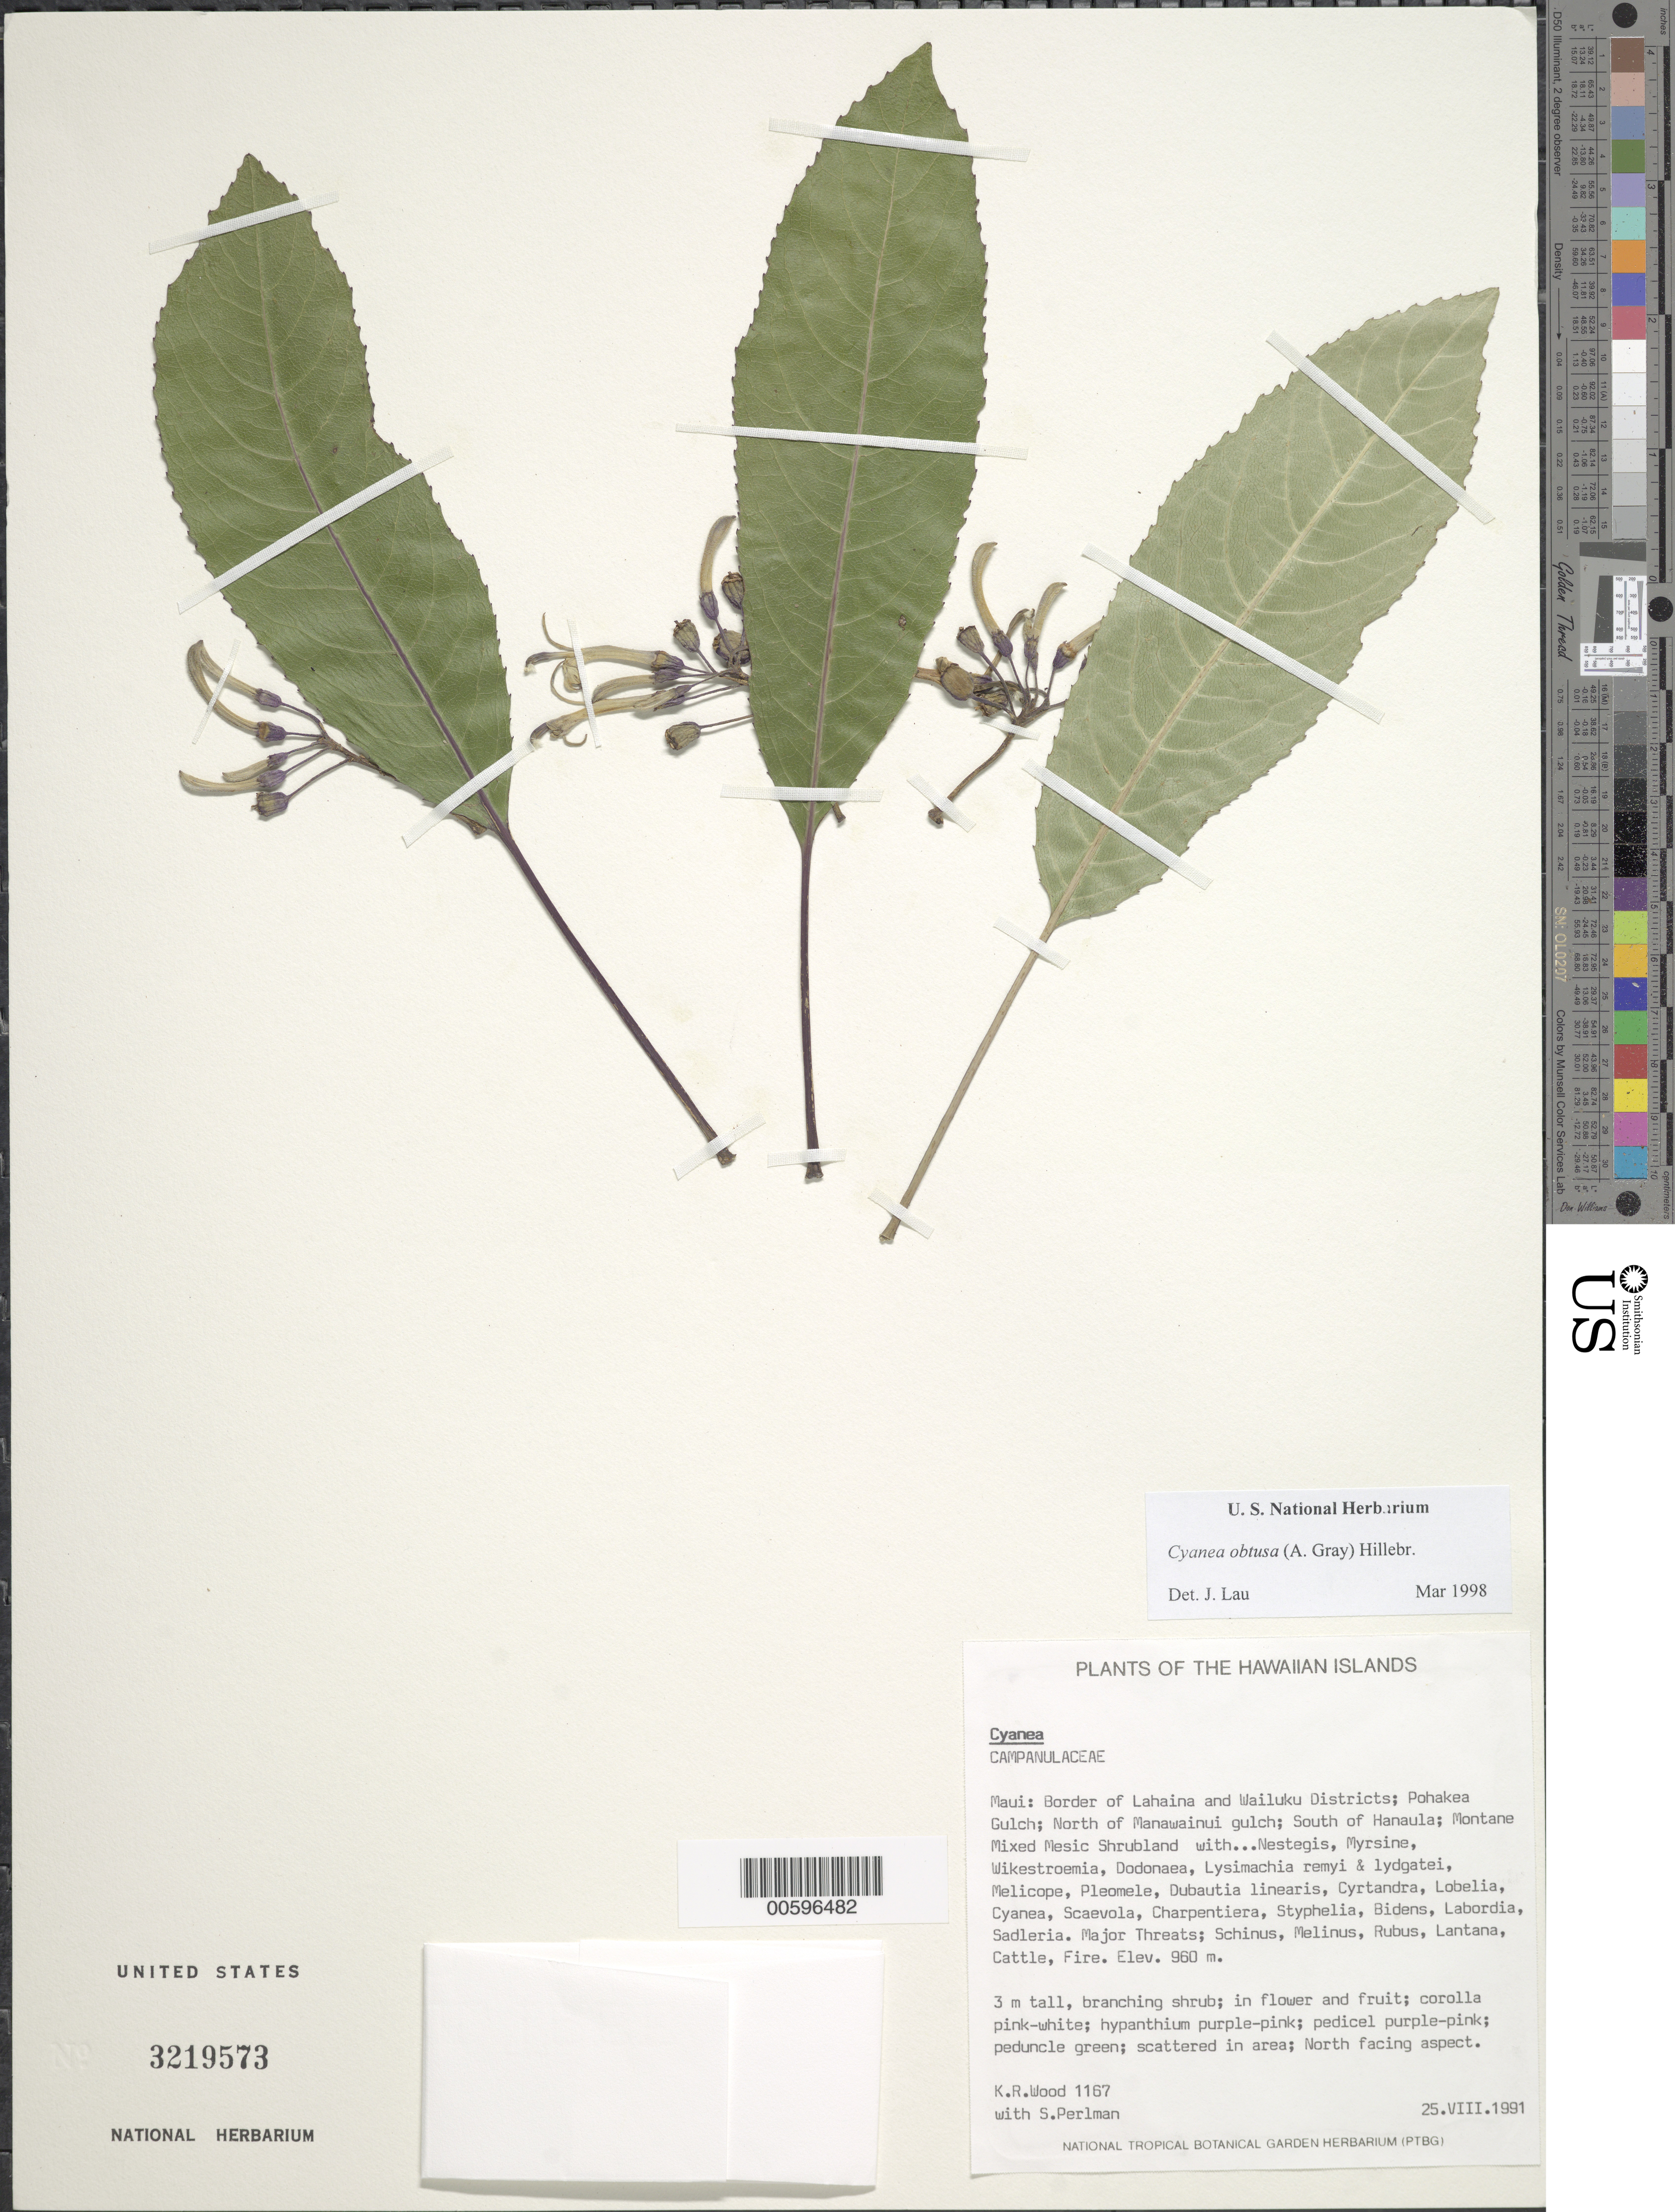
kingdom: Plantae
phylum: Tracheophyta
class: Magnoliopsida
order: Asterales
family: Campanulaceae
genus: Cyanea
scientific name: Cyanea obtusa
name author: (A. Gray) Hillebr.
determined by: Lau, J.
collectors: K. R. Wood & S. P. Perlman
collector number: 1167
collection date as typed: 25 Aug 1991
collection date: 1991-08-25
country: United States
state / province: Hawaii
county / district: Maui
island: Maui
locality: Border of Lahaina and Wailuku Dist; Pohakea Gulch; N of Manawainui gulch; S of Hanaula.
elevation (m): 960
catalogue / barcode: US 3219573